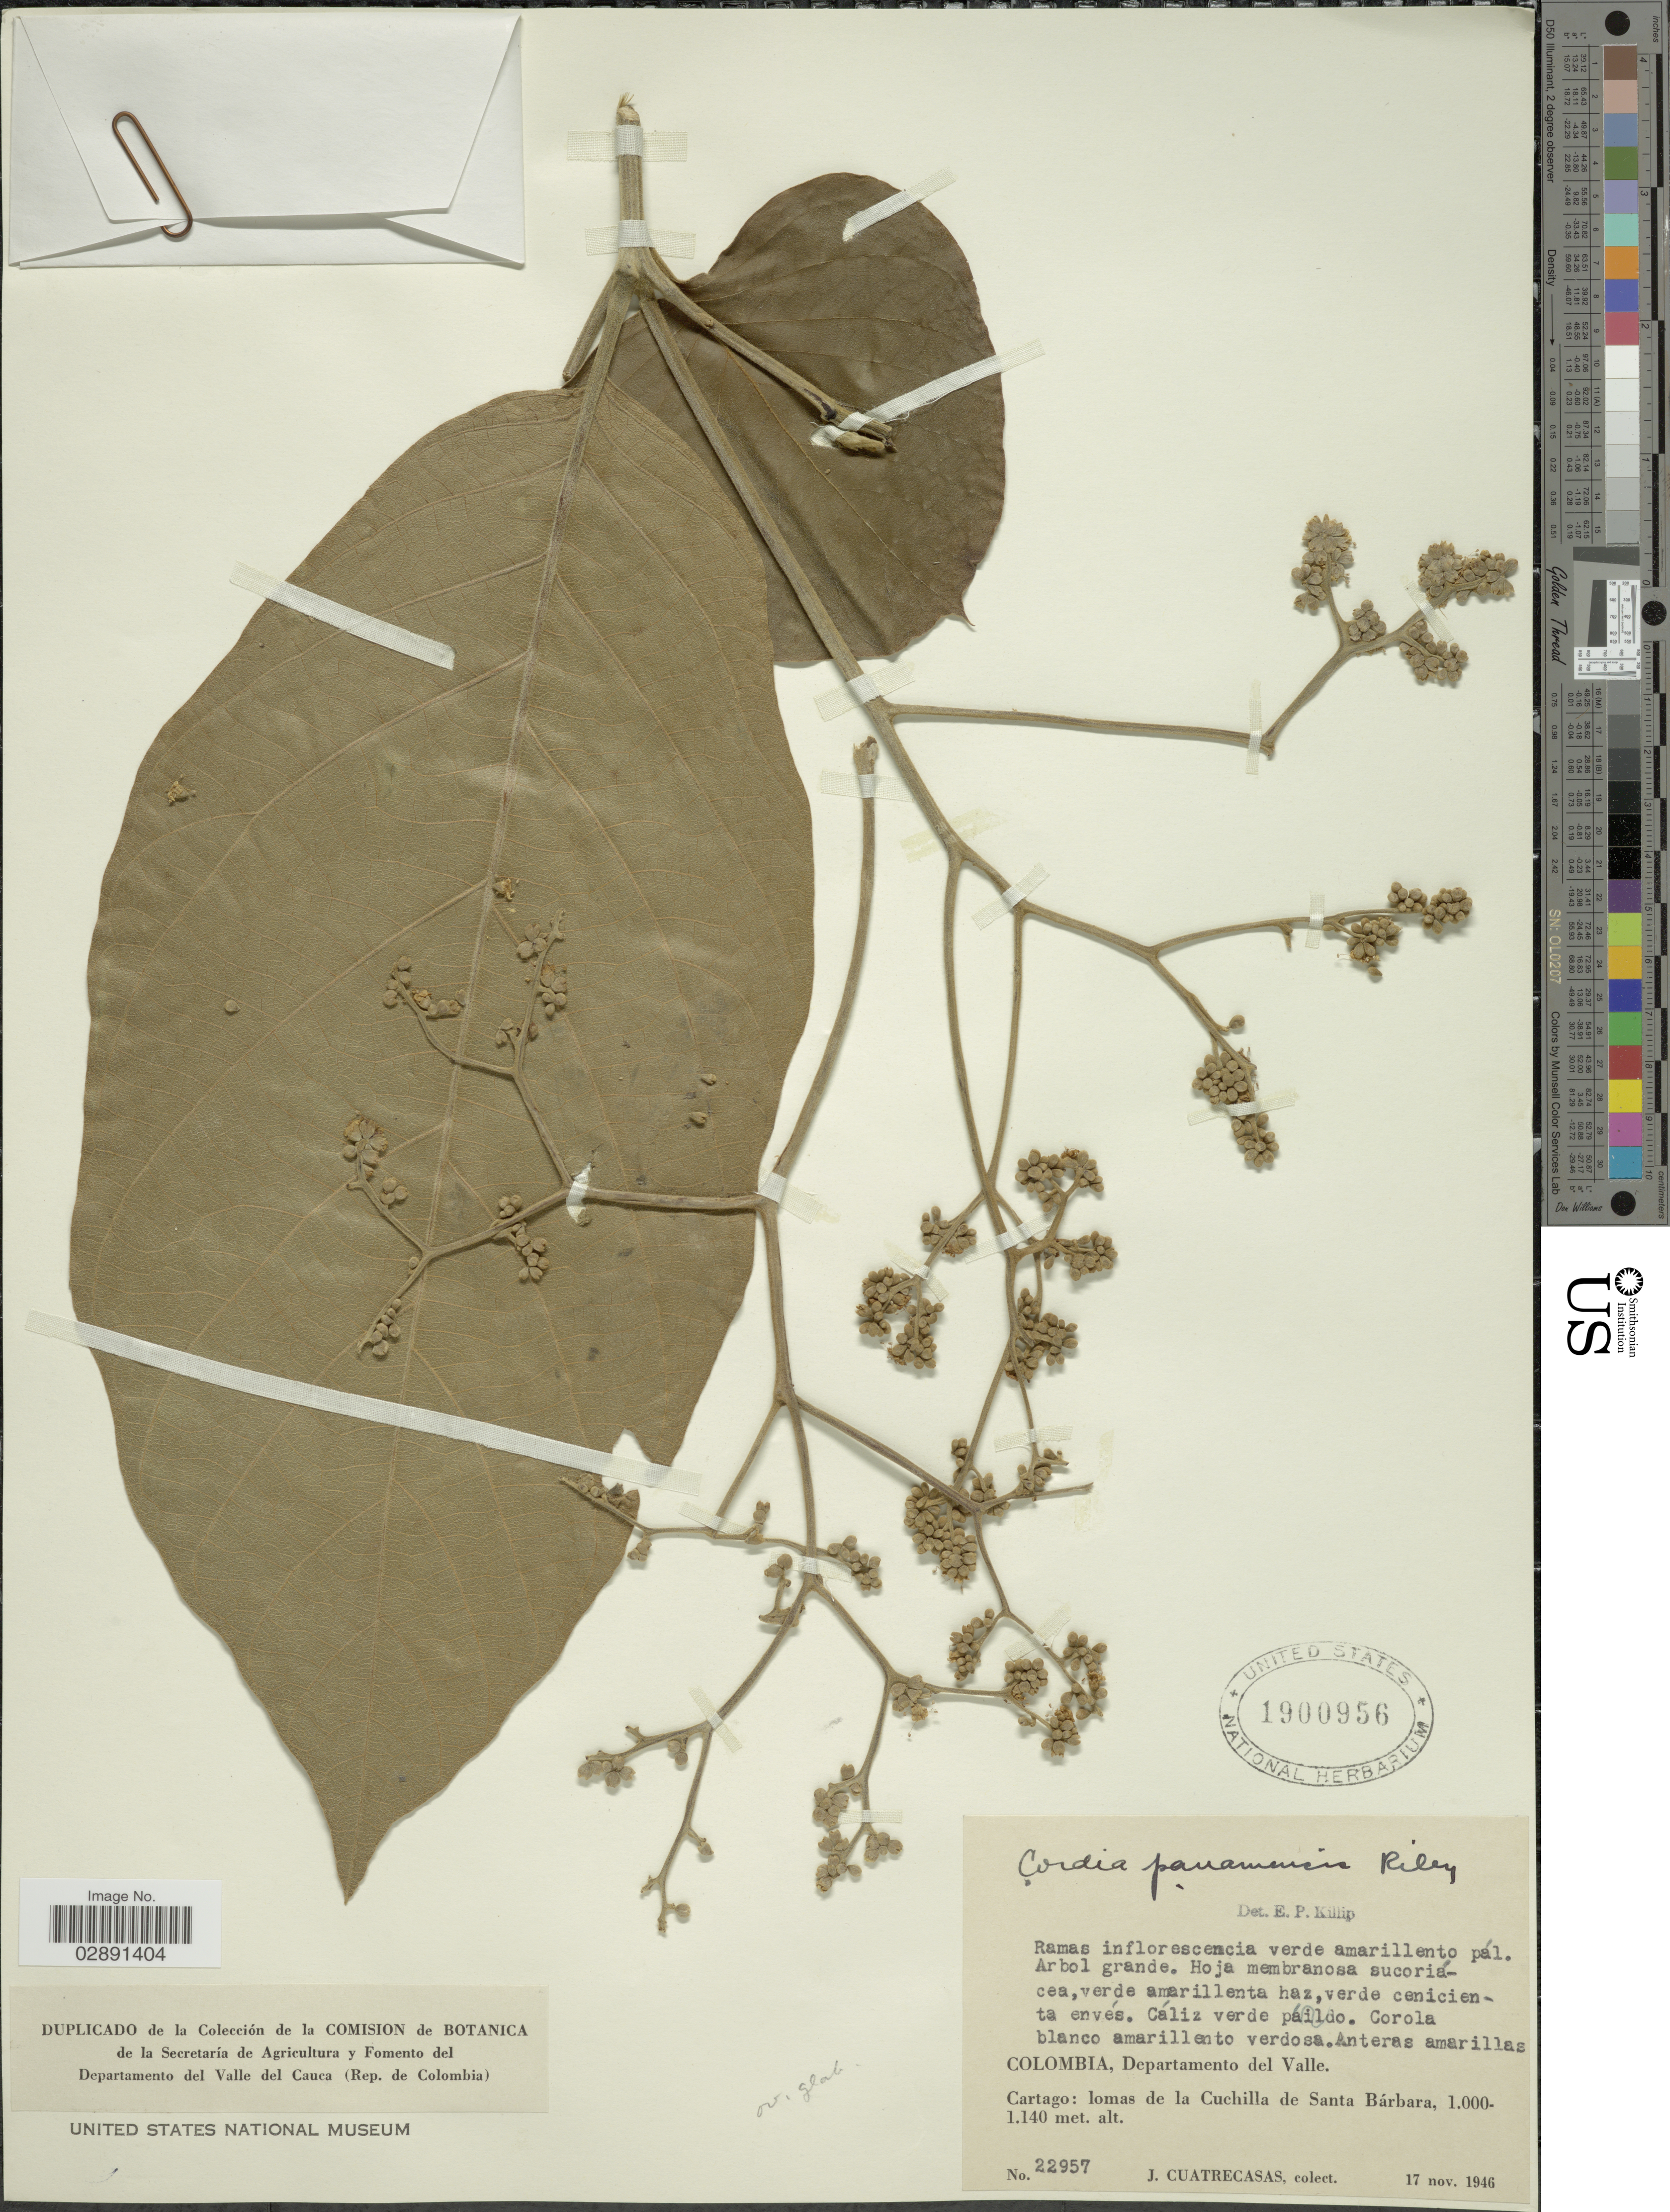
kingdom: Plantae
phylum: Tracheophyta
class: Magnoliopsida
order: Boraginales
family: Cordiaceae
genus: Cordia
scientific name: Cordia panamensis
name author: L. Riley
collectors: J. Cuatrecasas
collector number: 22957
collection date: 1946-11-17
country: Colombia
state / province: Valle del Cauca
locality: Departamento del Valle. Cartago: lomas de la Cuchilla de Santa Bárbara.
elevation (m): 1000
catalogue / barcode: US 1900956